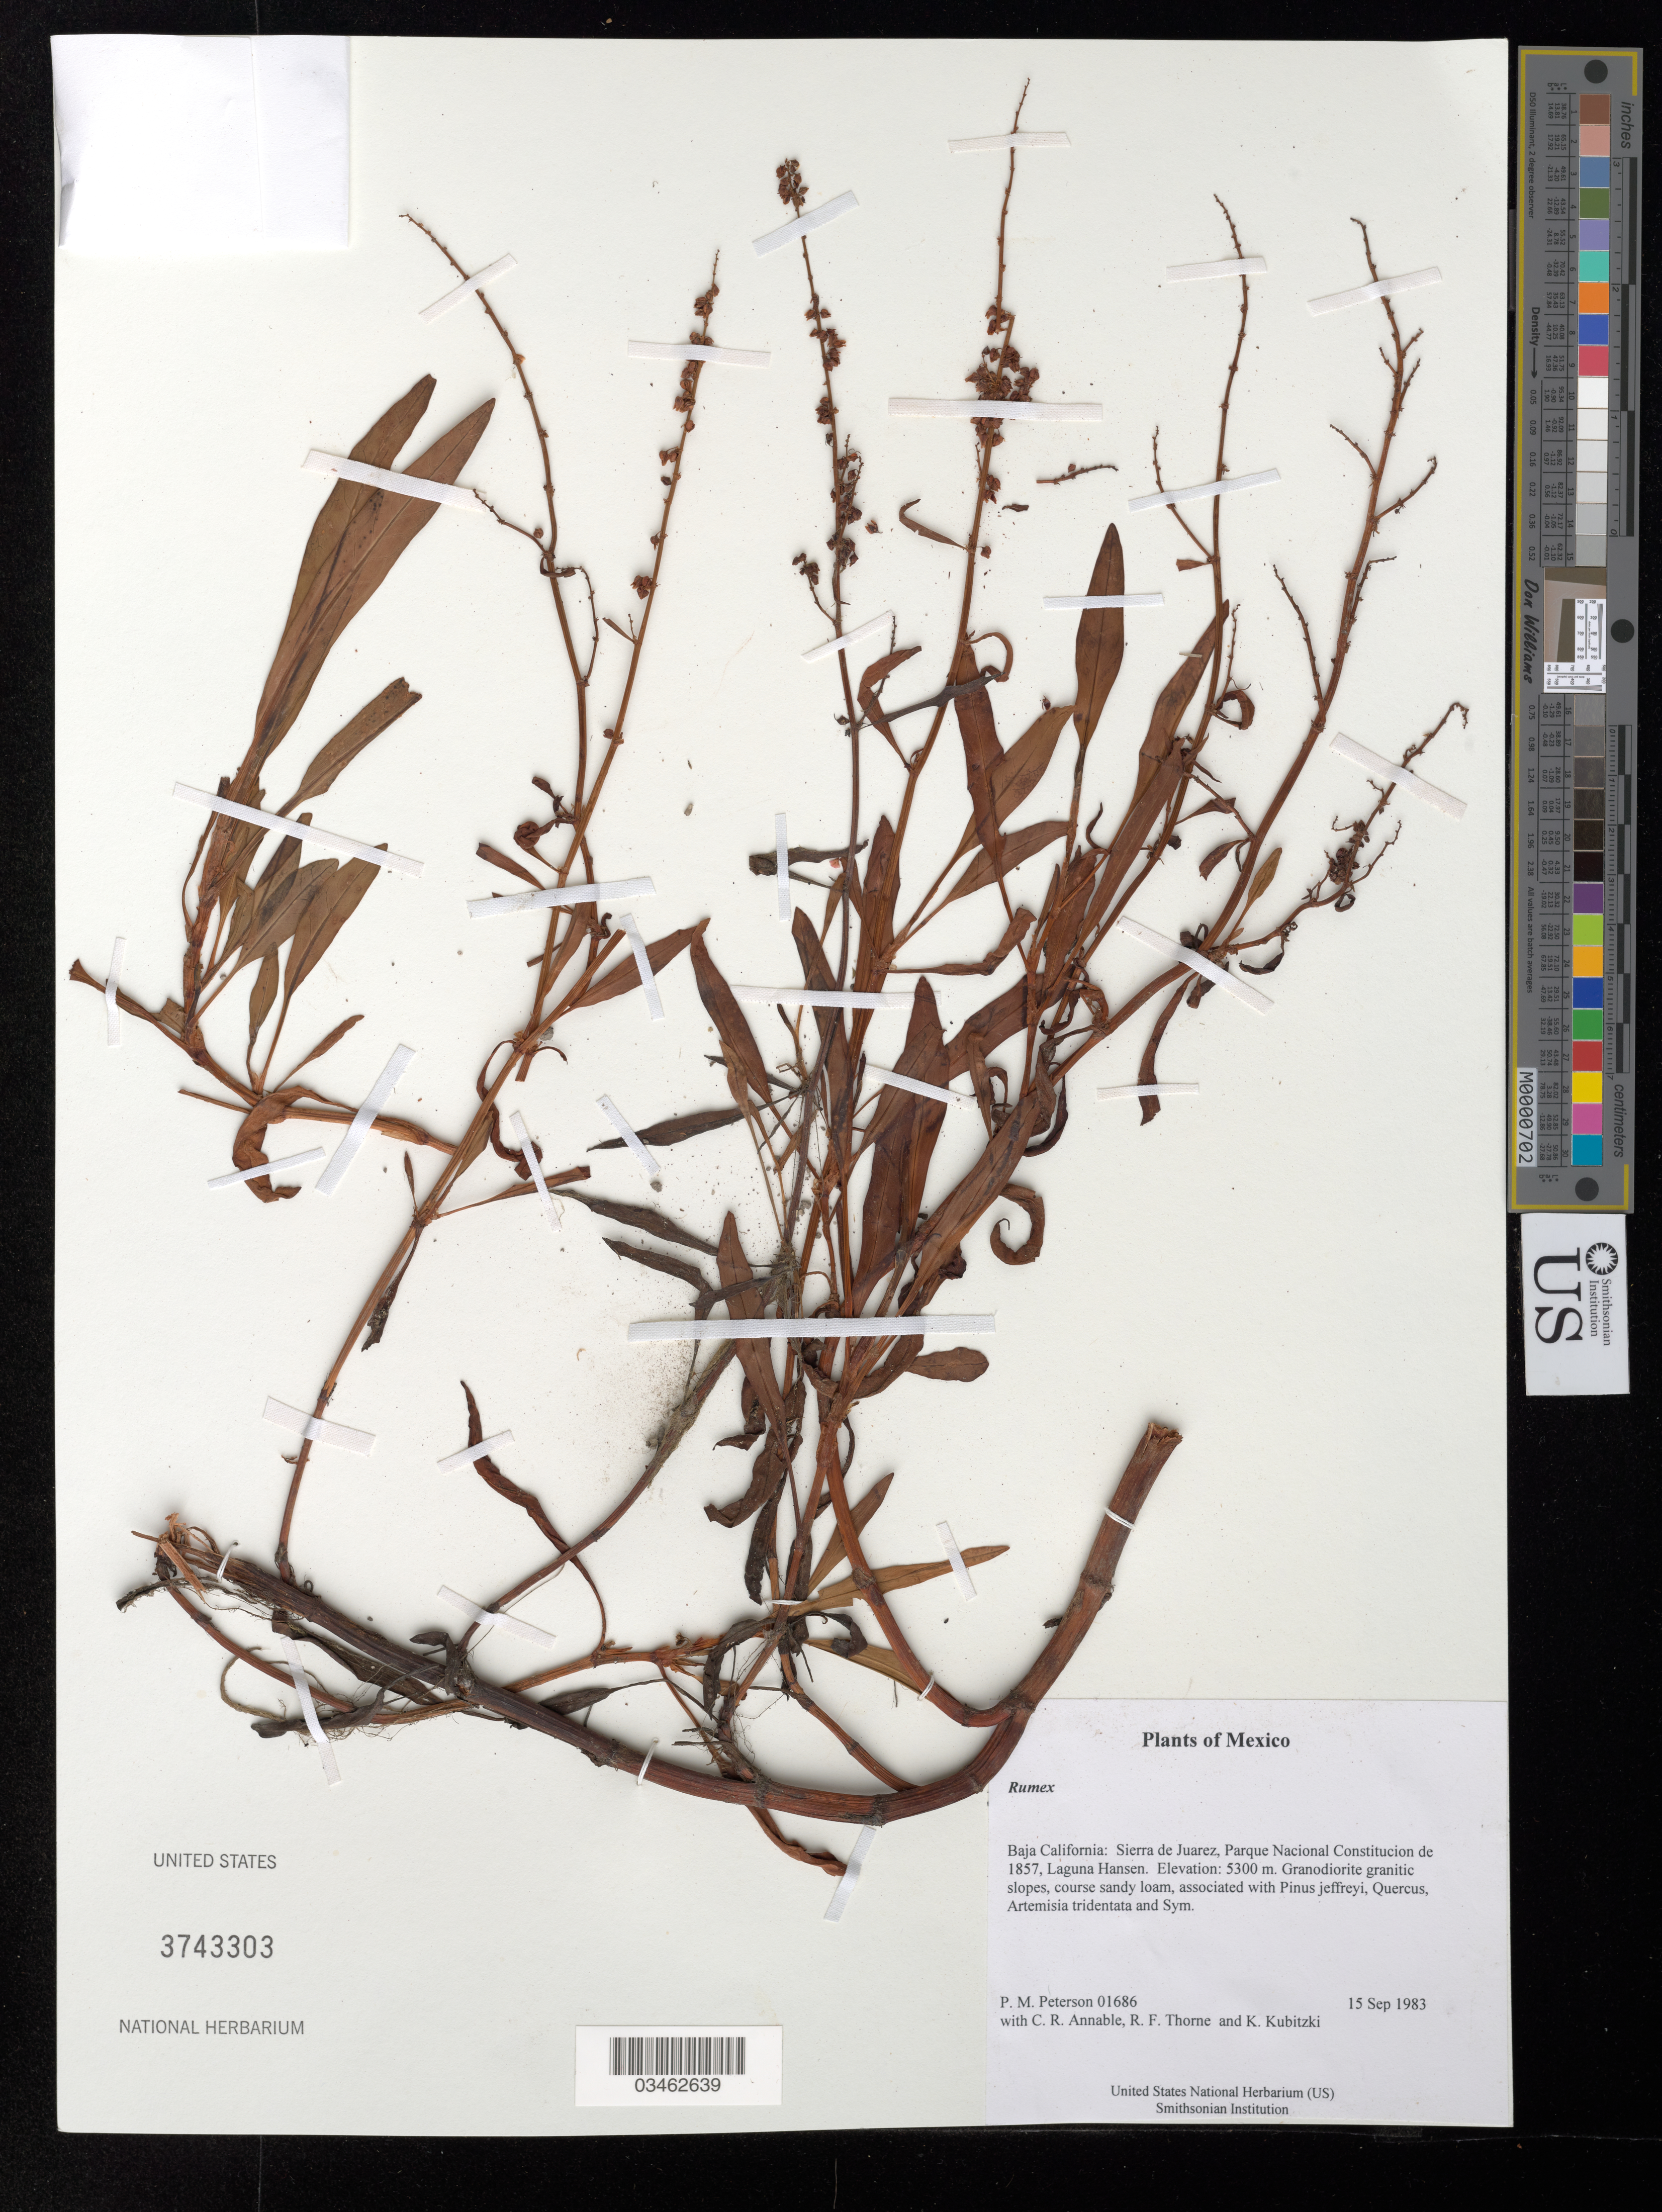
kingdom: Plantae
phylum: Tracheophyta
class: Magnoliopsida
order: Caryophyllales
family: Polygonaceae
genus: Rumex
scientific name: Rumex sp.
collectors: P. M. Peterson, C. R. Annable, R. F. Thorne & K. Kubitzki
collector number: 01686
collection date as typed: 15 Sep 1983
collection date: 1983-09-15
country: Mexico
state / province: Baja California Norte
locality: Sierra de Juarez, Parque Nacional Constitucion de 1857, Laguna Hansen.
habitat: Granodiorite granitic slopes, course sandy loam, associated with Pinus jeffreyi, Quercus, Artemisia tridentata and Sym.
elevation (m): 5300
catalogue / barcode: US 3743303